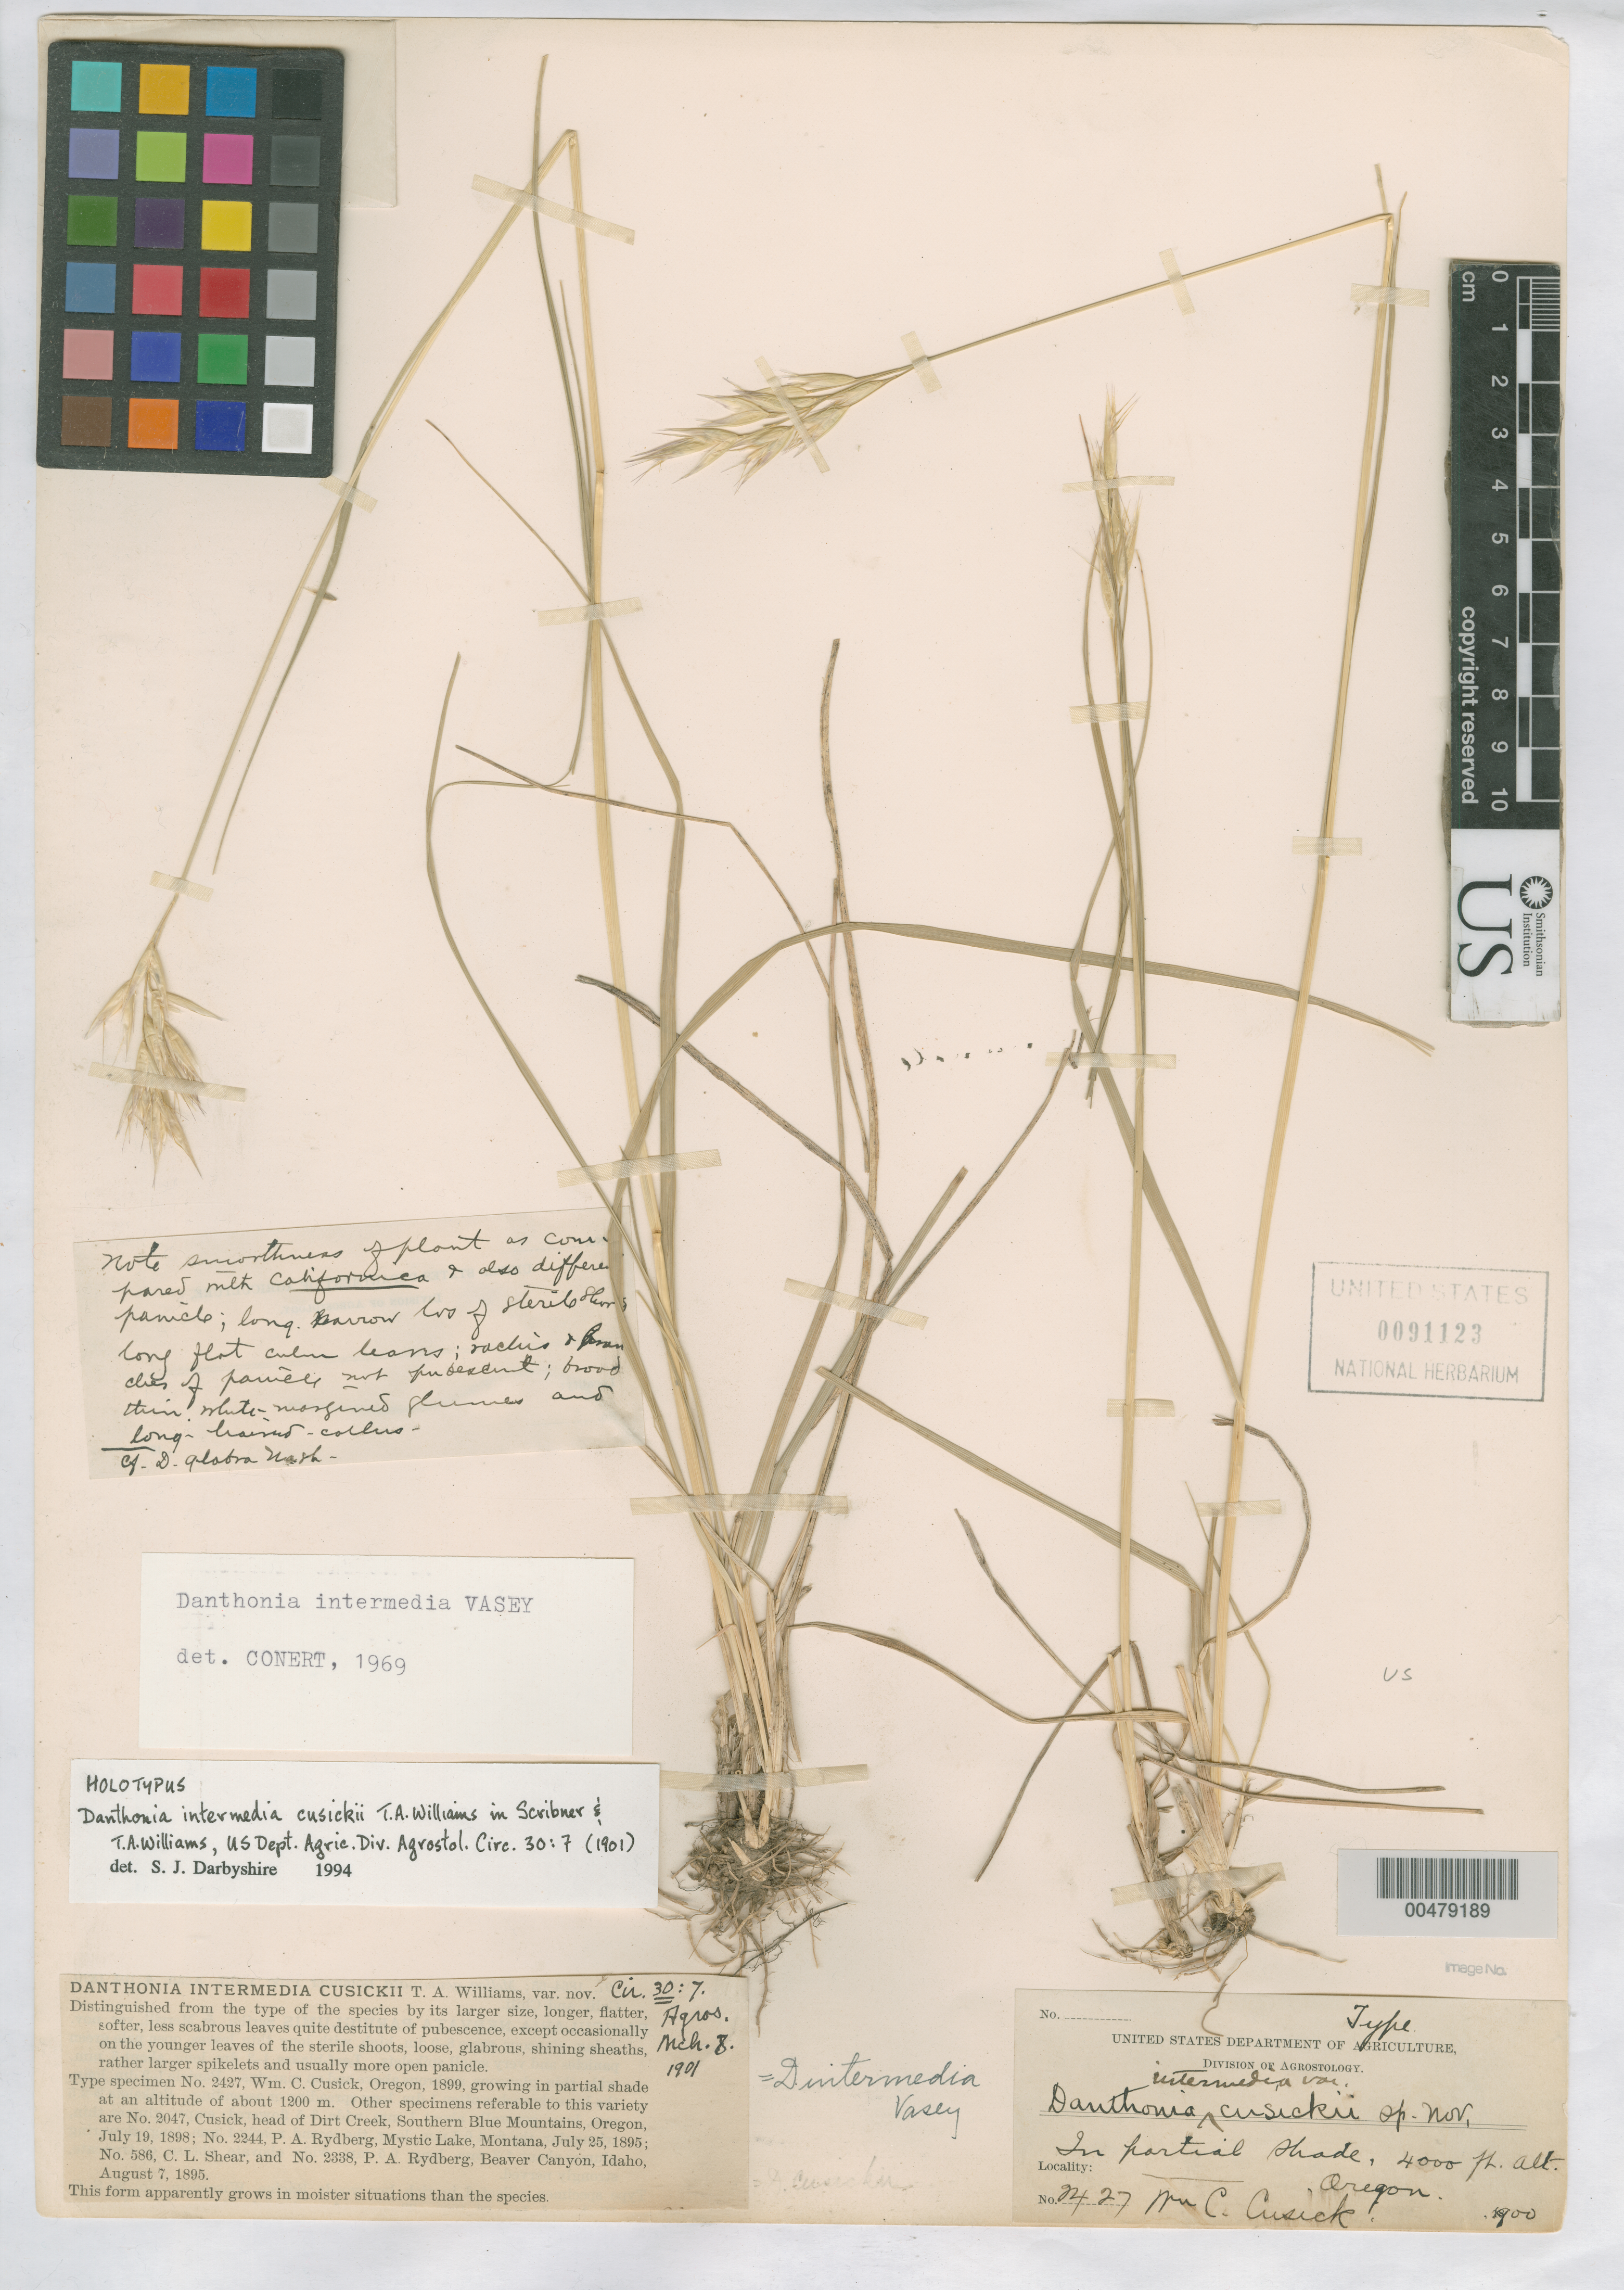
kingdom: Plantae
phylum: Tracheophyta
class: Liliopsida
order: Poales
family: Poaceae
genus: Danthonia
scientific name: Danthonia intermedia var. cusickii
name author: T.A. Williams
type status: Holotype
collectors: W. C. Cusick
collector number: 2427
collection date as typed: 1900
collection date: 1900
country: United States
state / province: Oregon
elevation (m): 1219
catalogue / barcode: US 91123